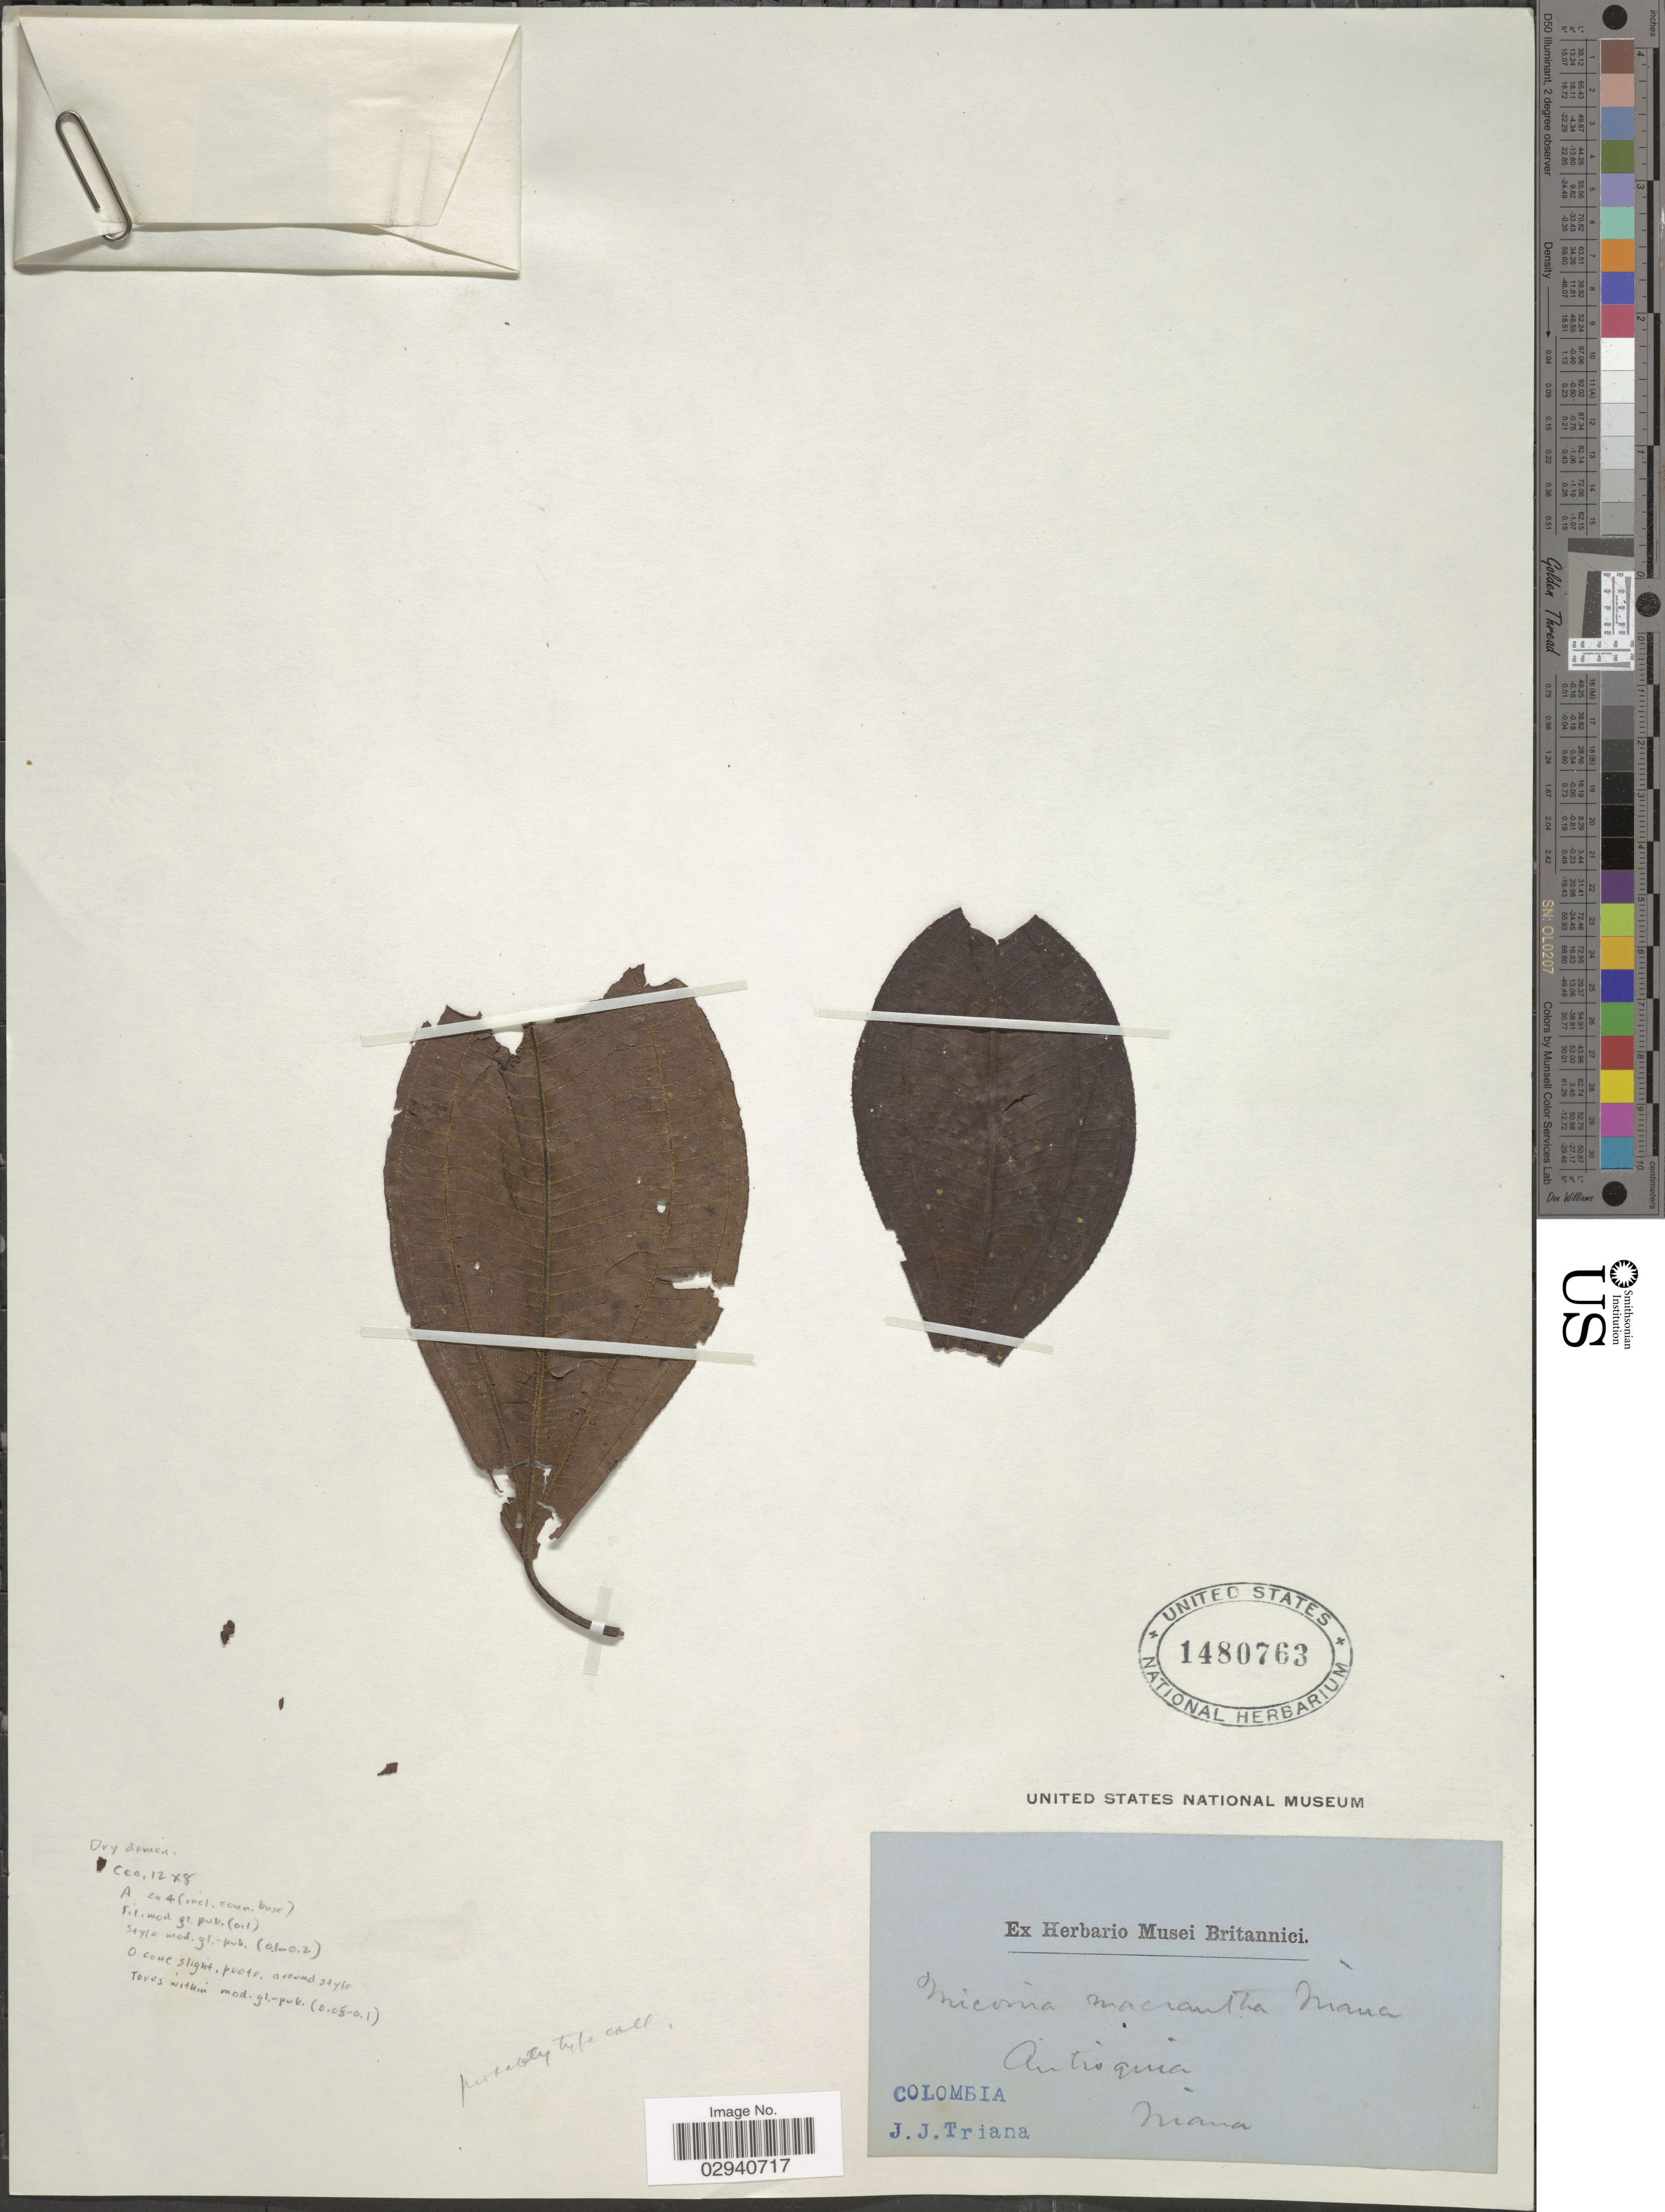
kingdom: Plantae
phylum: Tracheophyta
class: Magnoliopsida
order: Myrtales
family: Melastomataceae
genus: Miconia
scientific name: Miconia macrantha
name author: Triana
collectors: J. J. Triana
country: Colombia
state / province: Antioquia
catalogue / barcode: US 1480763